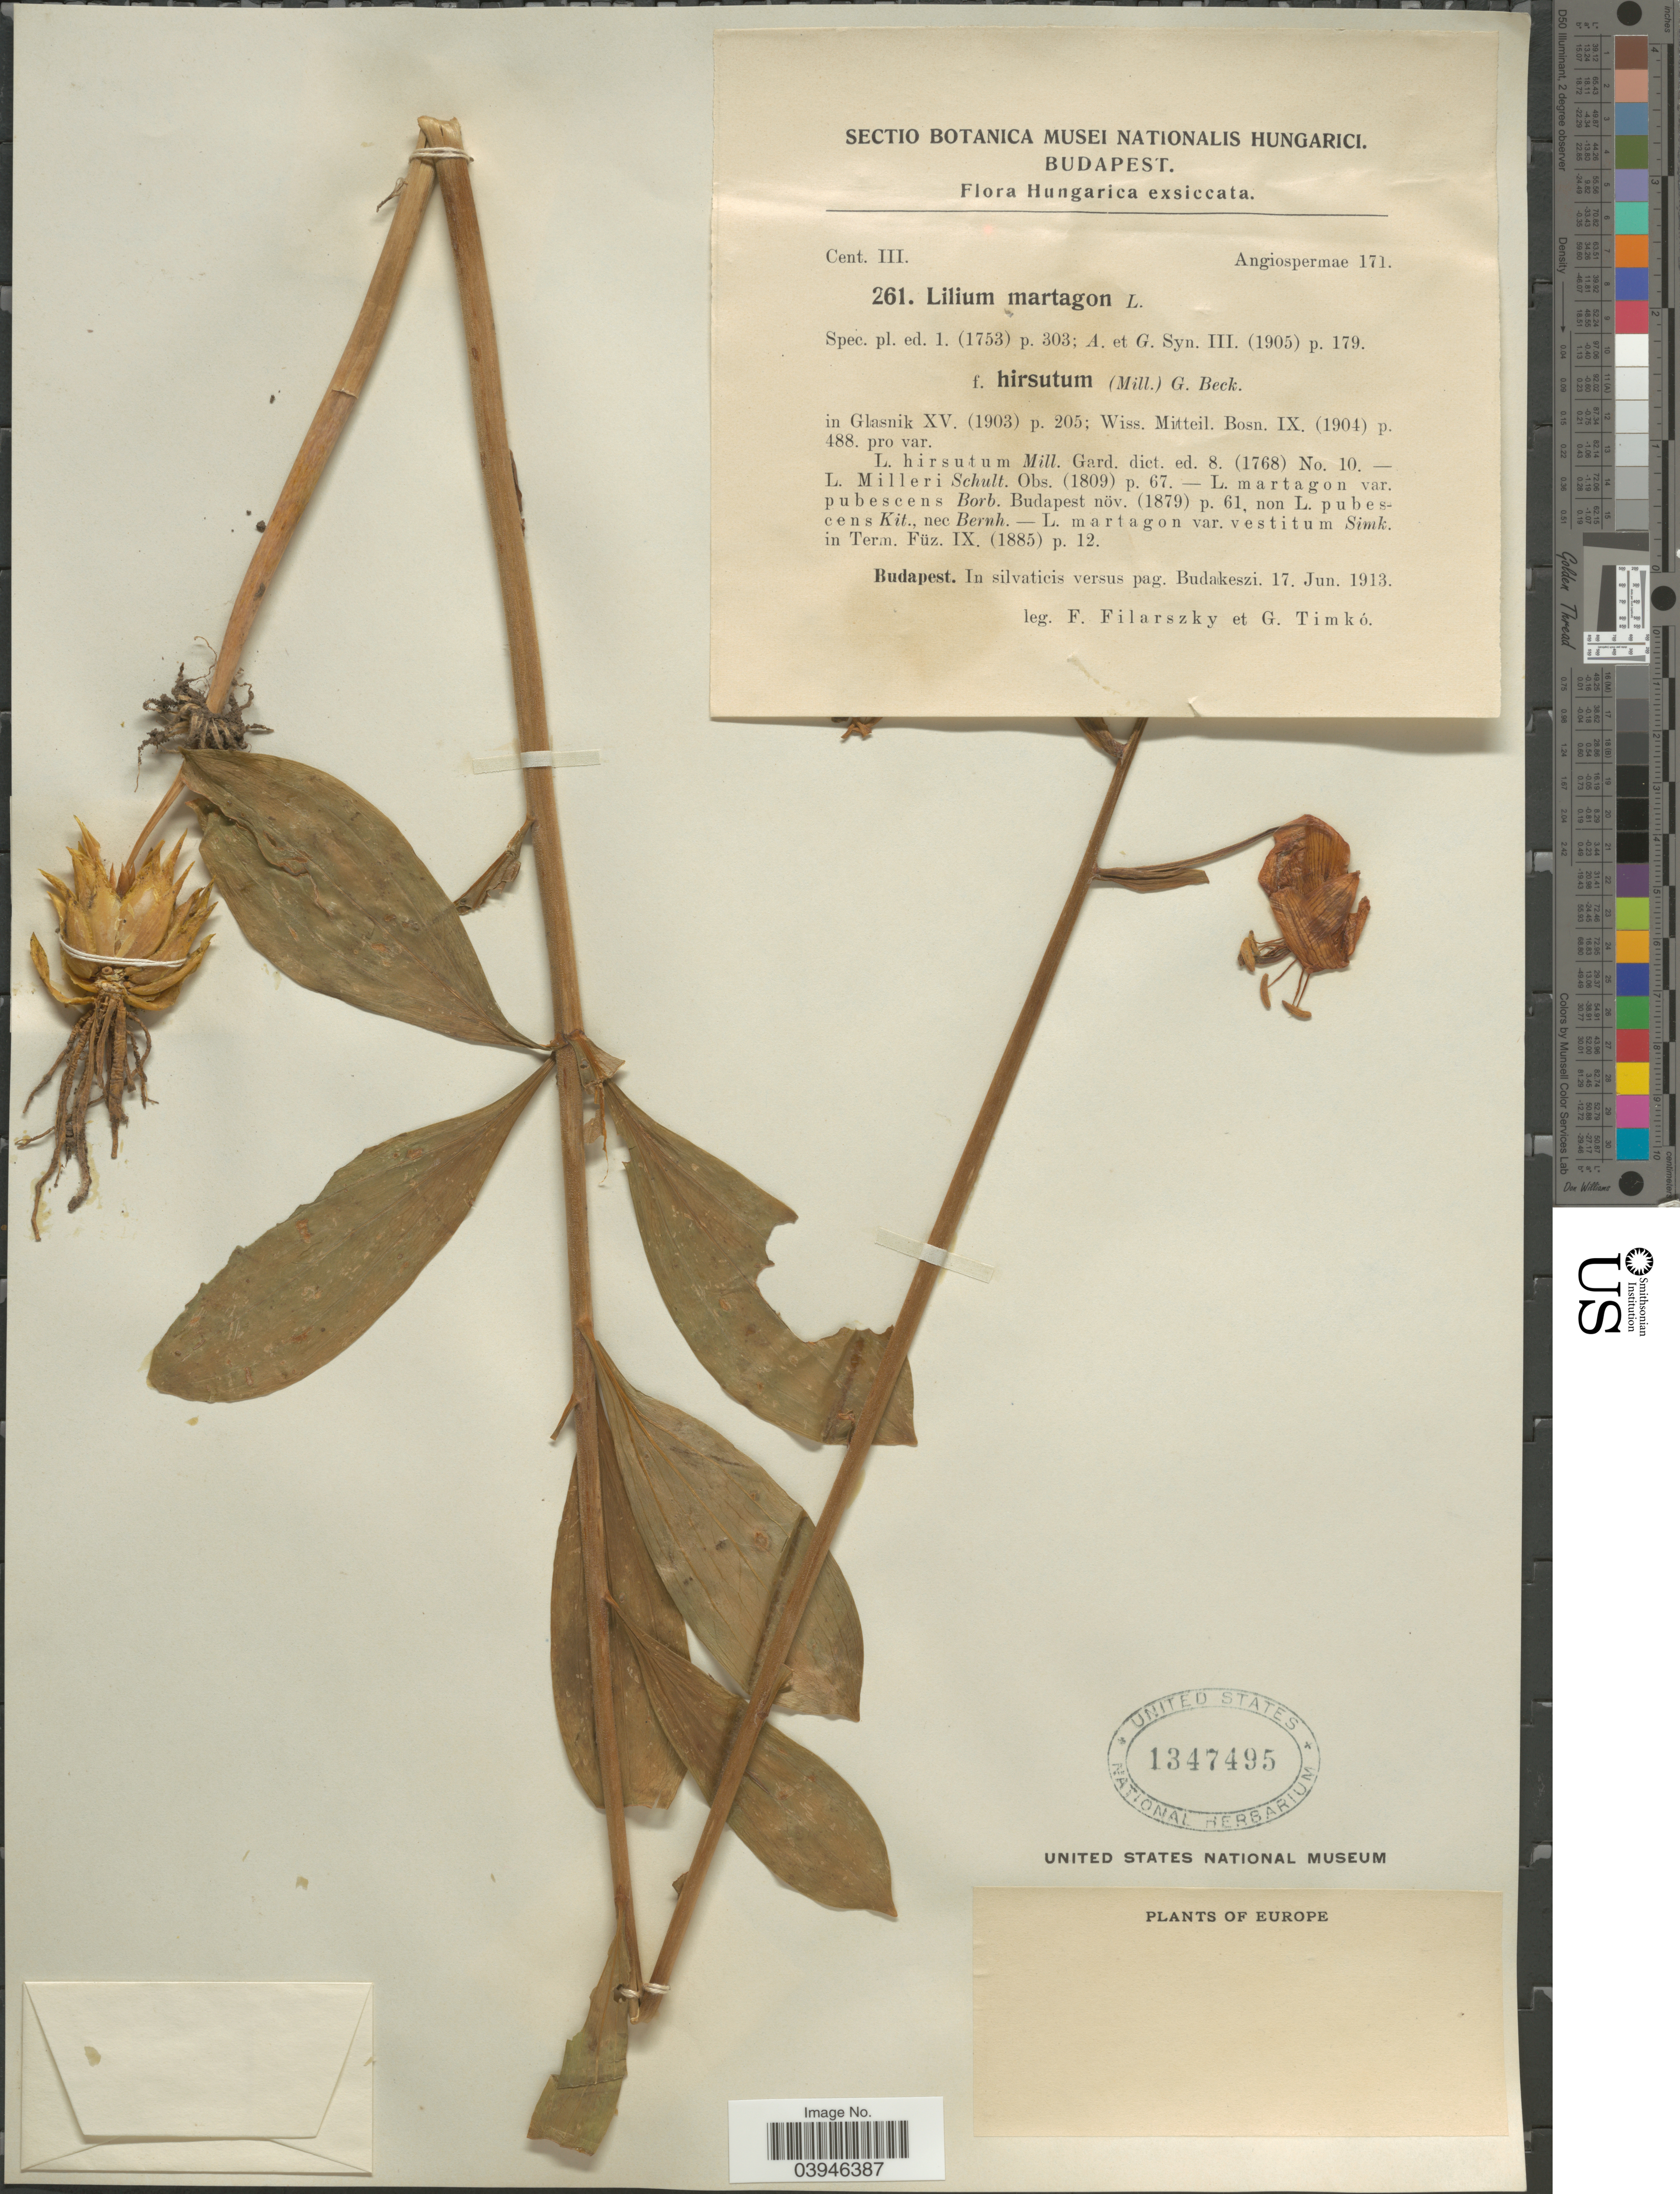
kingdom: Plantae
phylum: Tracheophyta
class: Liliopsida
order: Liliales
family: Liliaceae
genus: Lilium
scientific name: Lilium martagon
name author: L.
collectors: F. Filarszky & G. Timko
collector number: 261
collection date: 1913-06-17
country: Hungary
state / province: Budapest, Capital District of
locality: Hungarica, Budapest. In silvaticis versus pag. Budakeszi. Europe.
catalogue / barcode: US 1347495